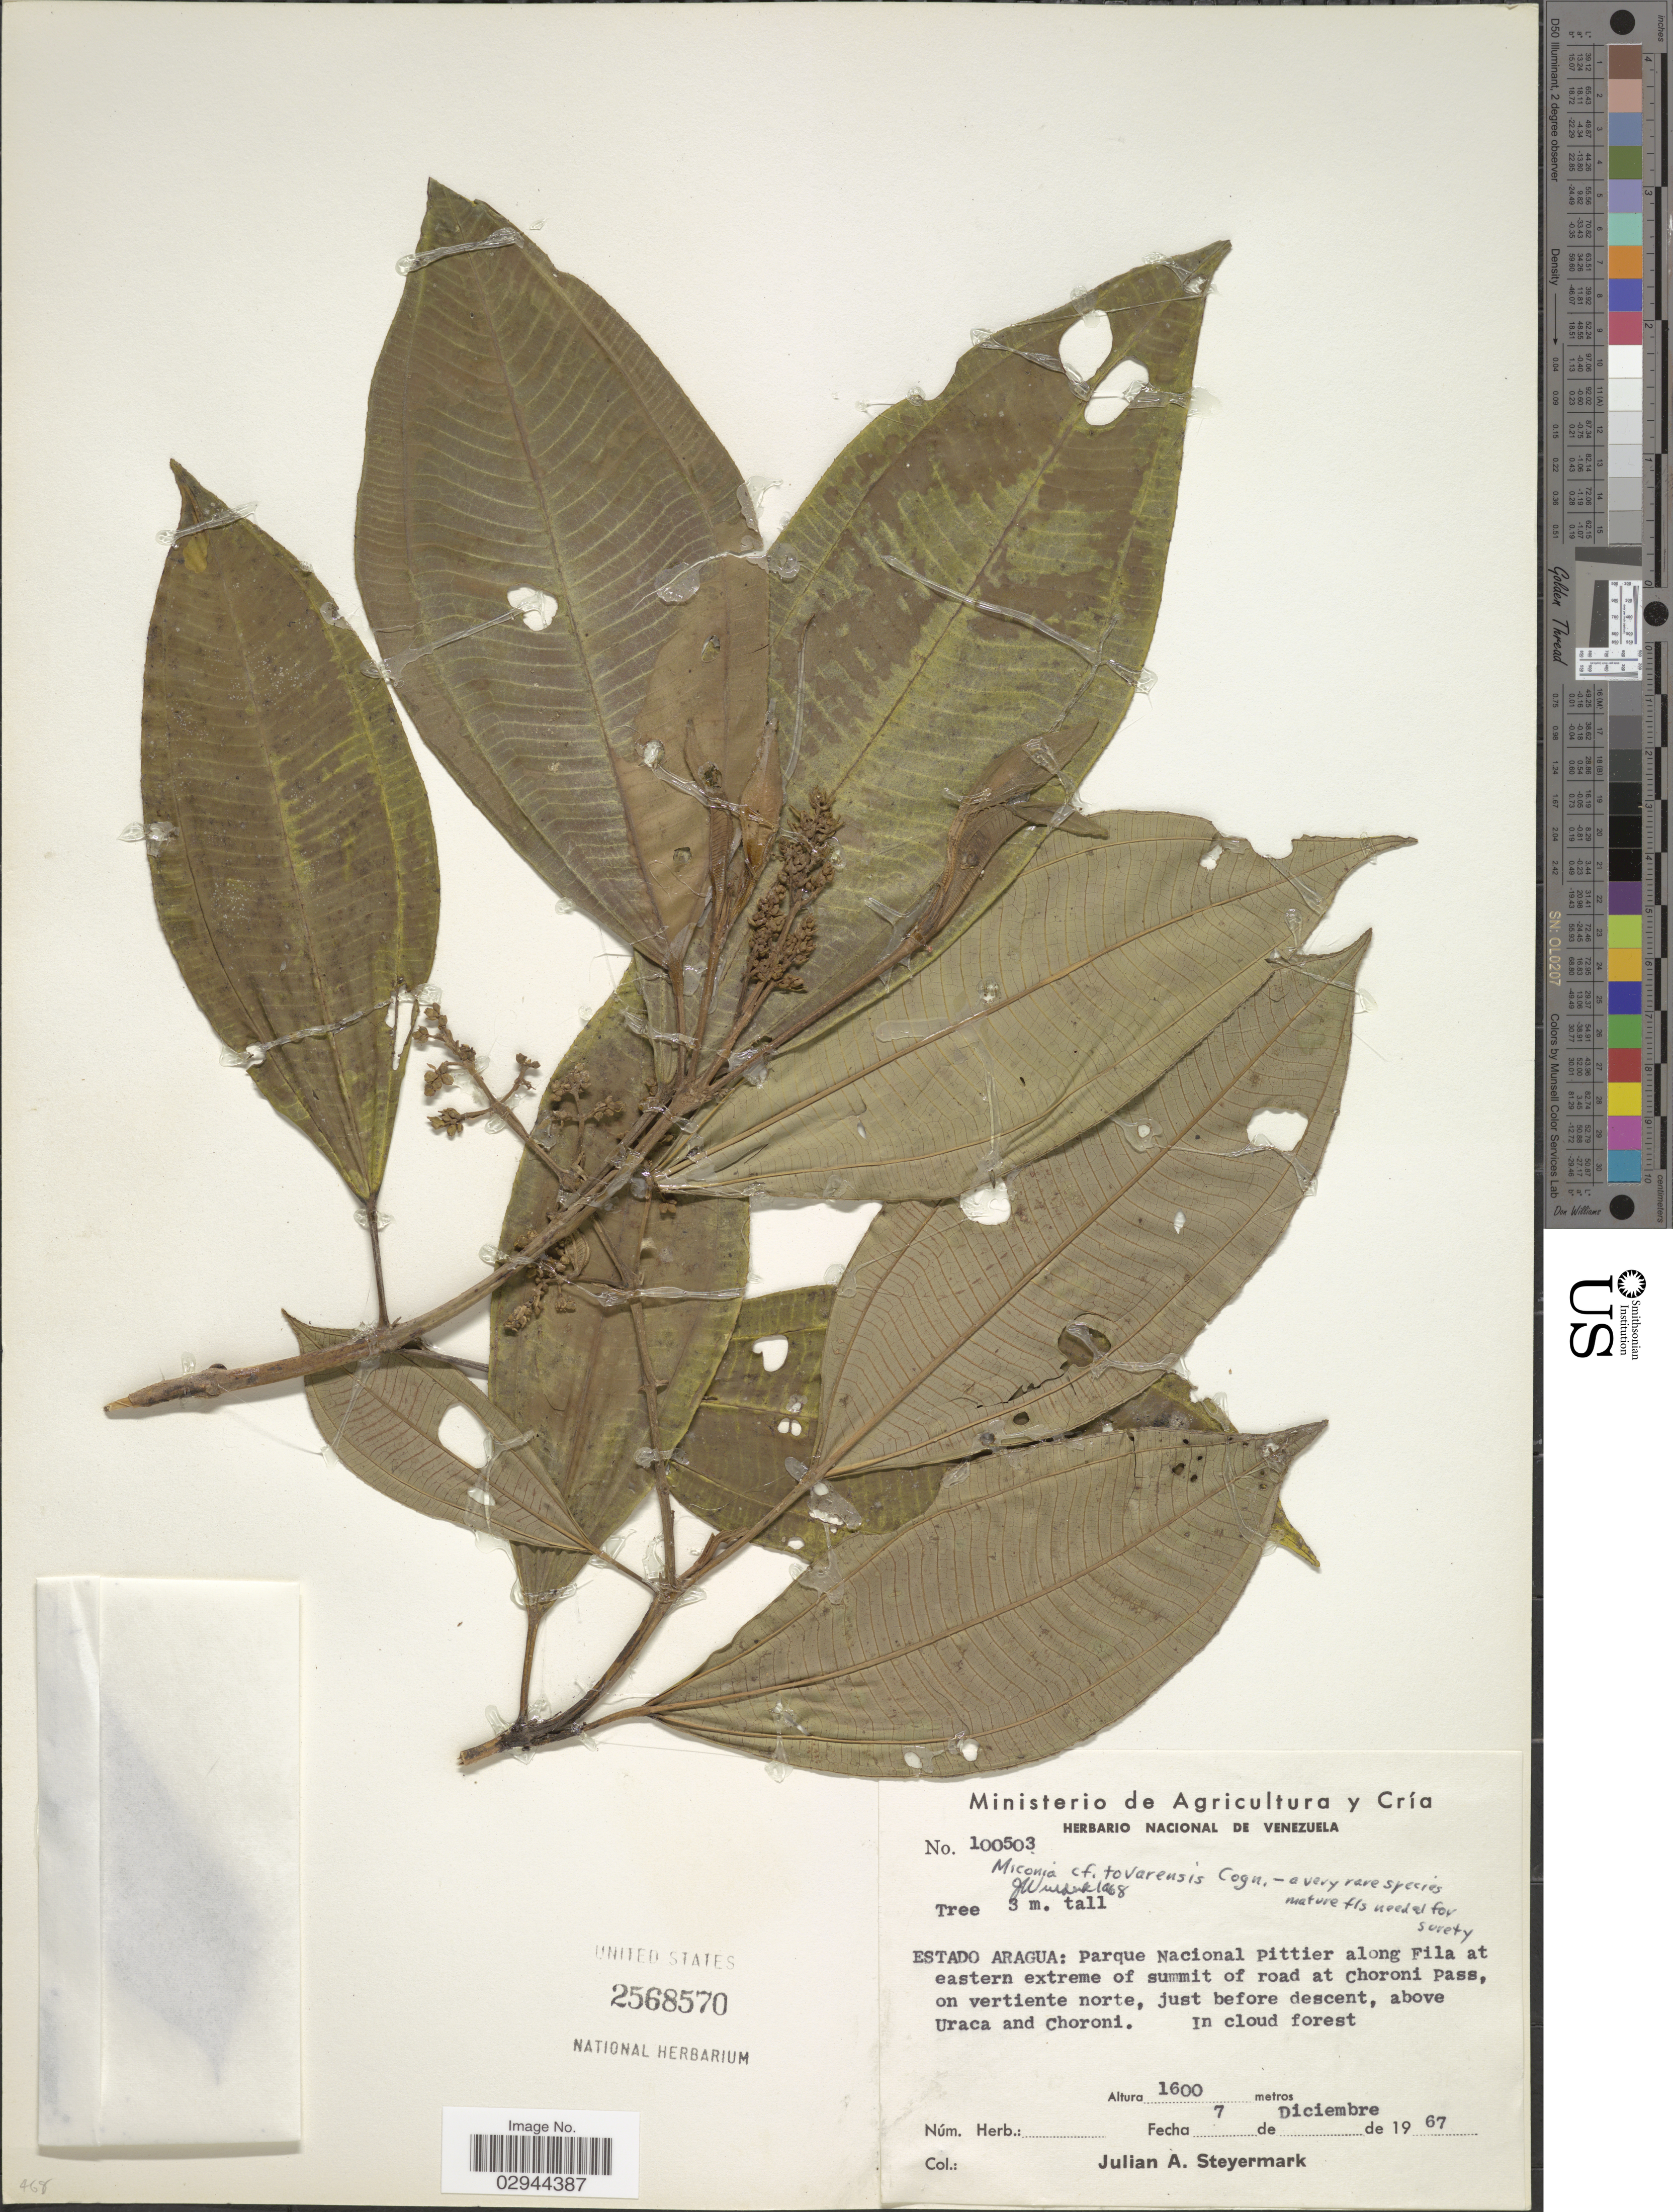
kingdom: Plantae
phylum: Tracheophyta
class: Magnoliopsida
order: Myrtales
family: Melastomataceae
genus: Miconia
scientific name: Miconia tovarensis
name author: Cogn.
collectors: J. Steyermark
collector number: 100503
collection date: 1967-12-07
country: Venezuela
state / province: Aragua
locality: Parque Nacional Pittier along Fila at eastern extreme of summit of road at Choroni Pass, on vertiente norte, just before descent, above Uraca and Choroni.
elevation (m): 1600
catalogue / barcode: US 2568570